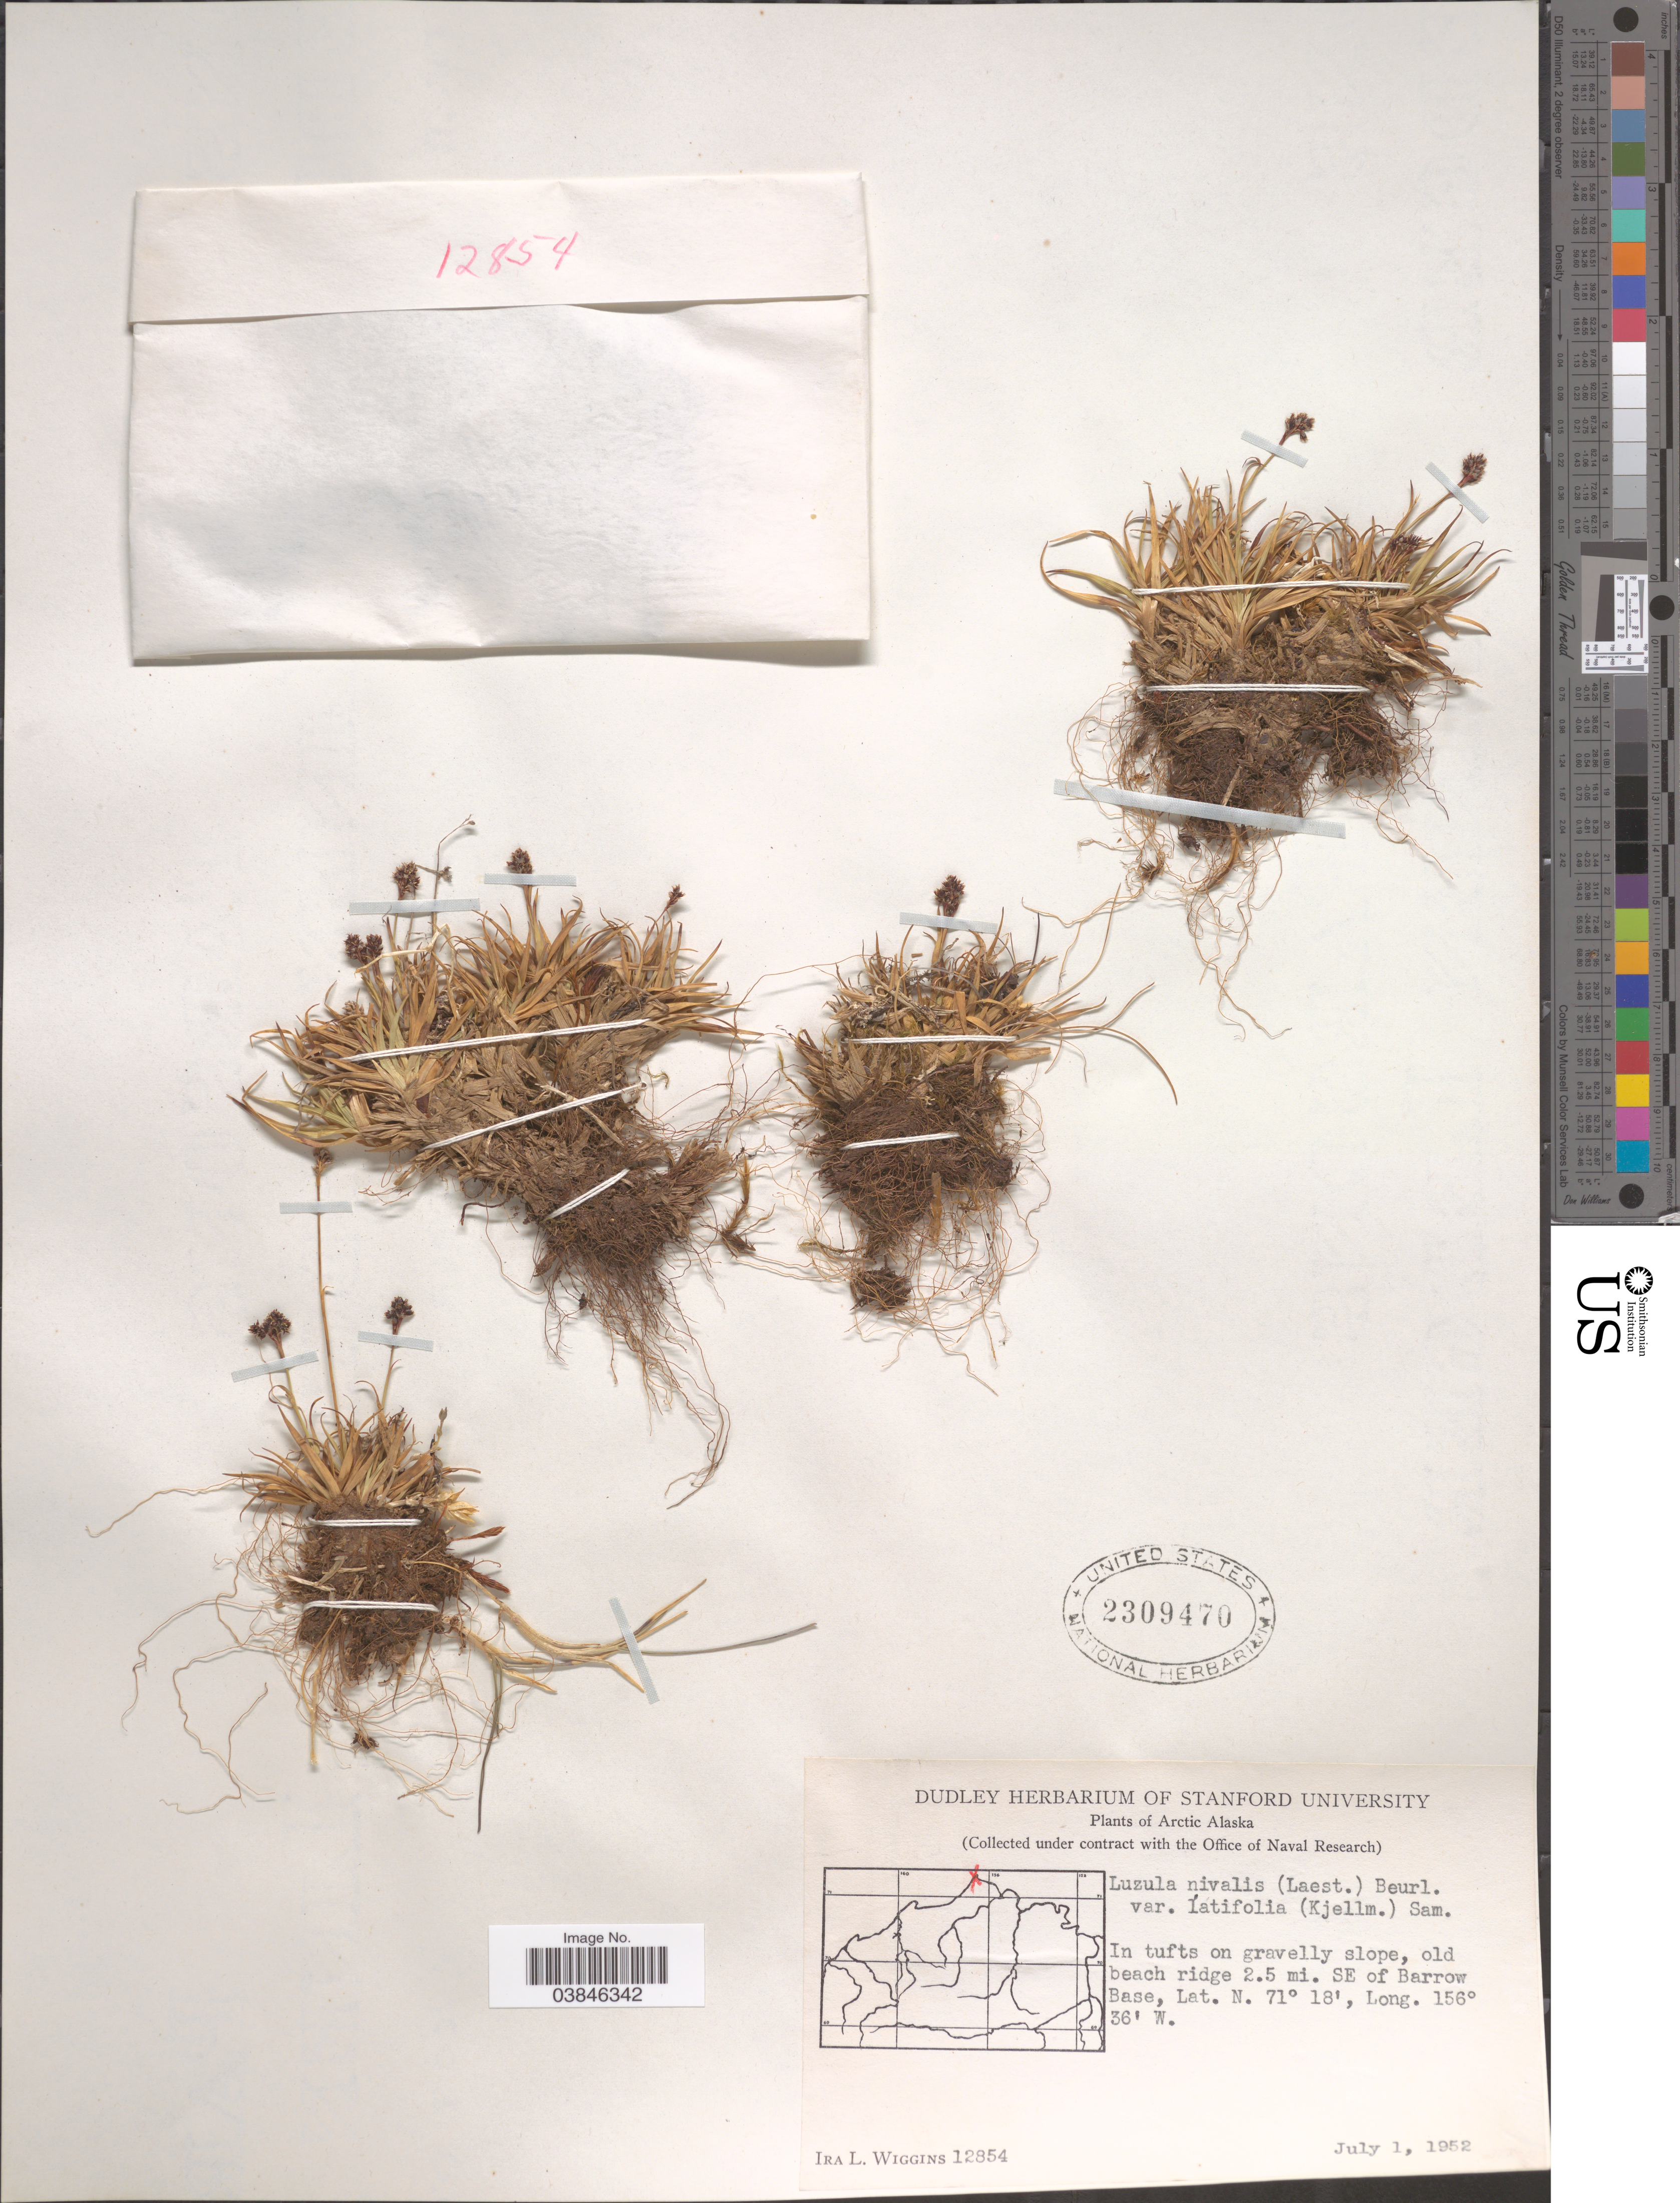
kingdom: Plantae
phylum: Tracheophyta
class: Liliopsida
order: Poales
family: Juncaceae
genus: Luzula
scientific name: Luzula nivalis var. latifolia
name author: Sam. ex Hultén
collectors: I. L. Wiggins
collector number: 12854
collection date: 1952-07-01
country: United States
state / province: Alaska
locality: Arctic Alaska. Old beach ridge 2.5 mi. SE of Barrow Base.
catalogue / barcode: US 2309470